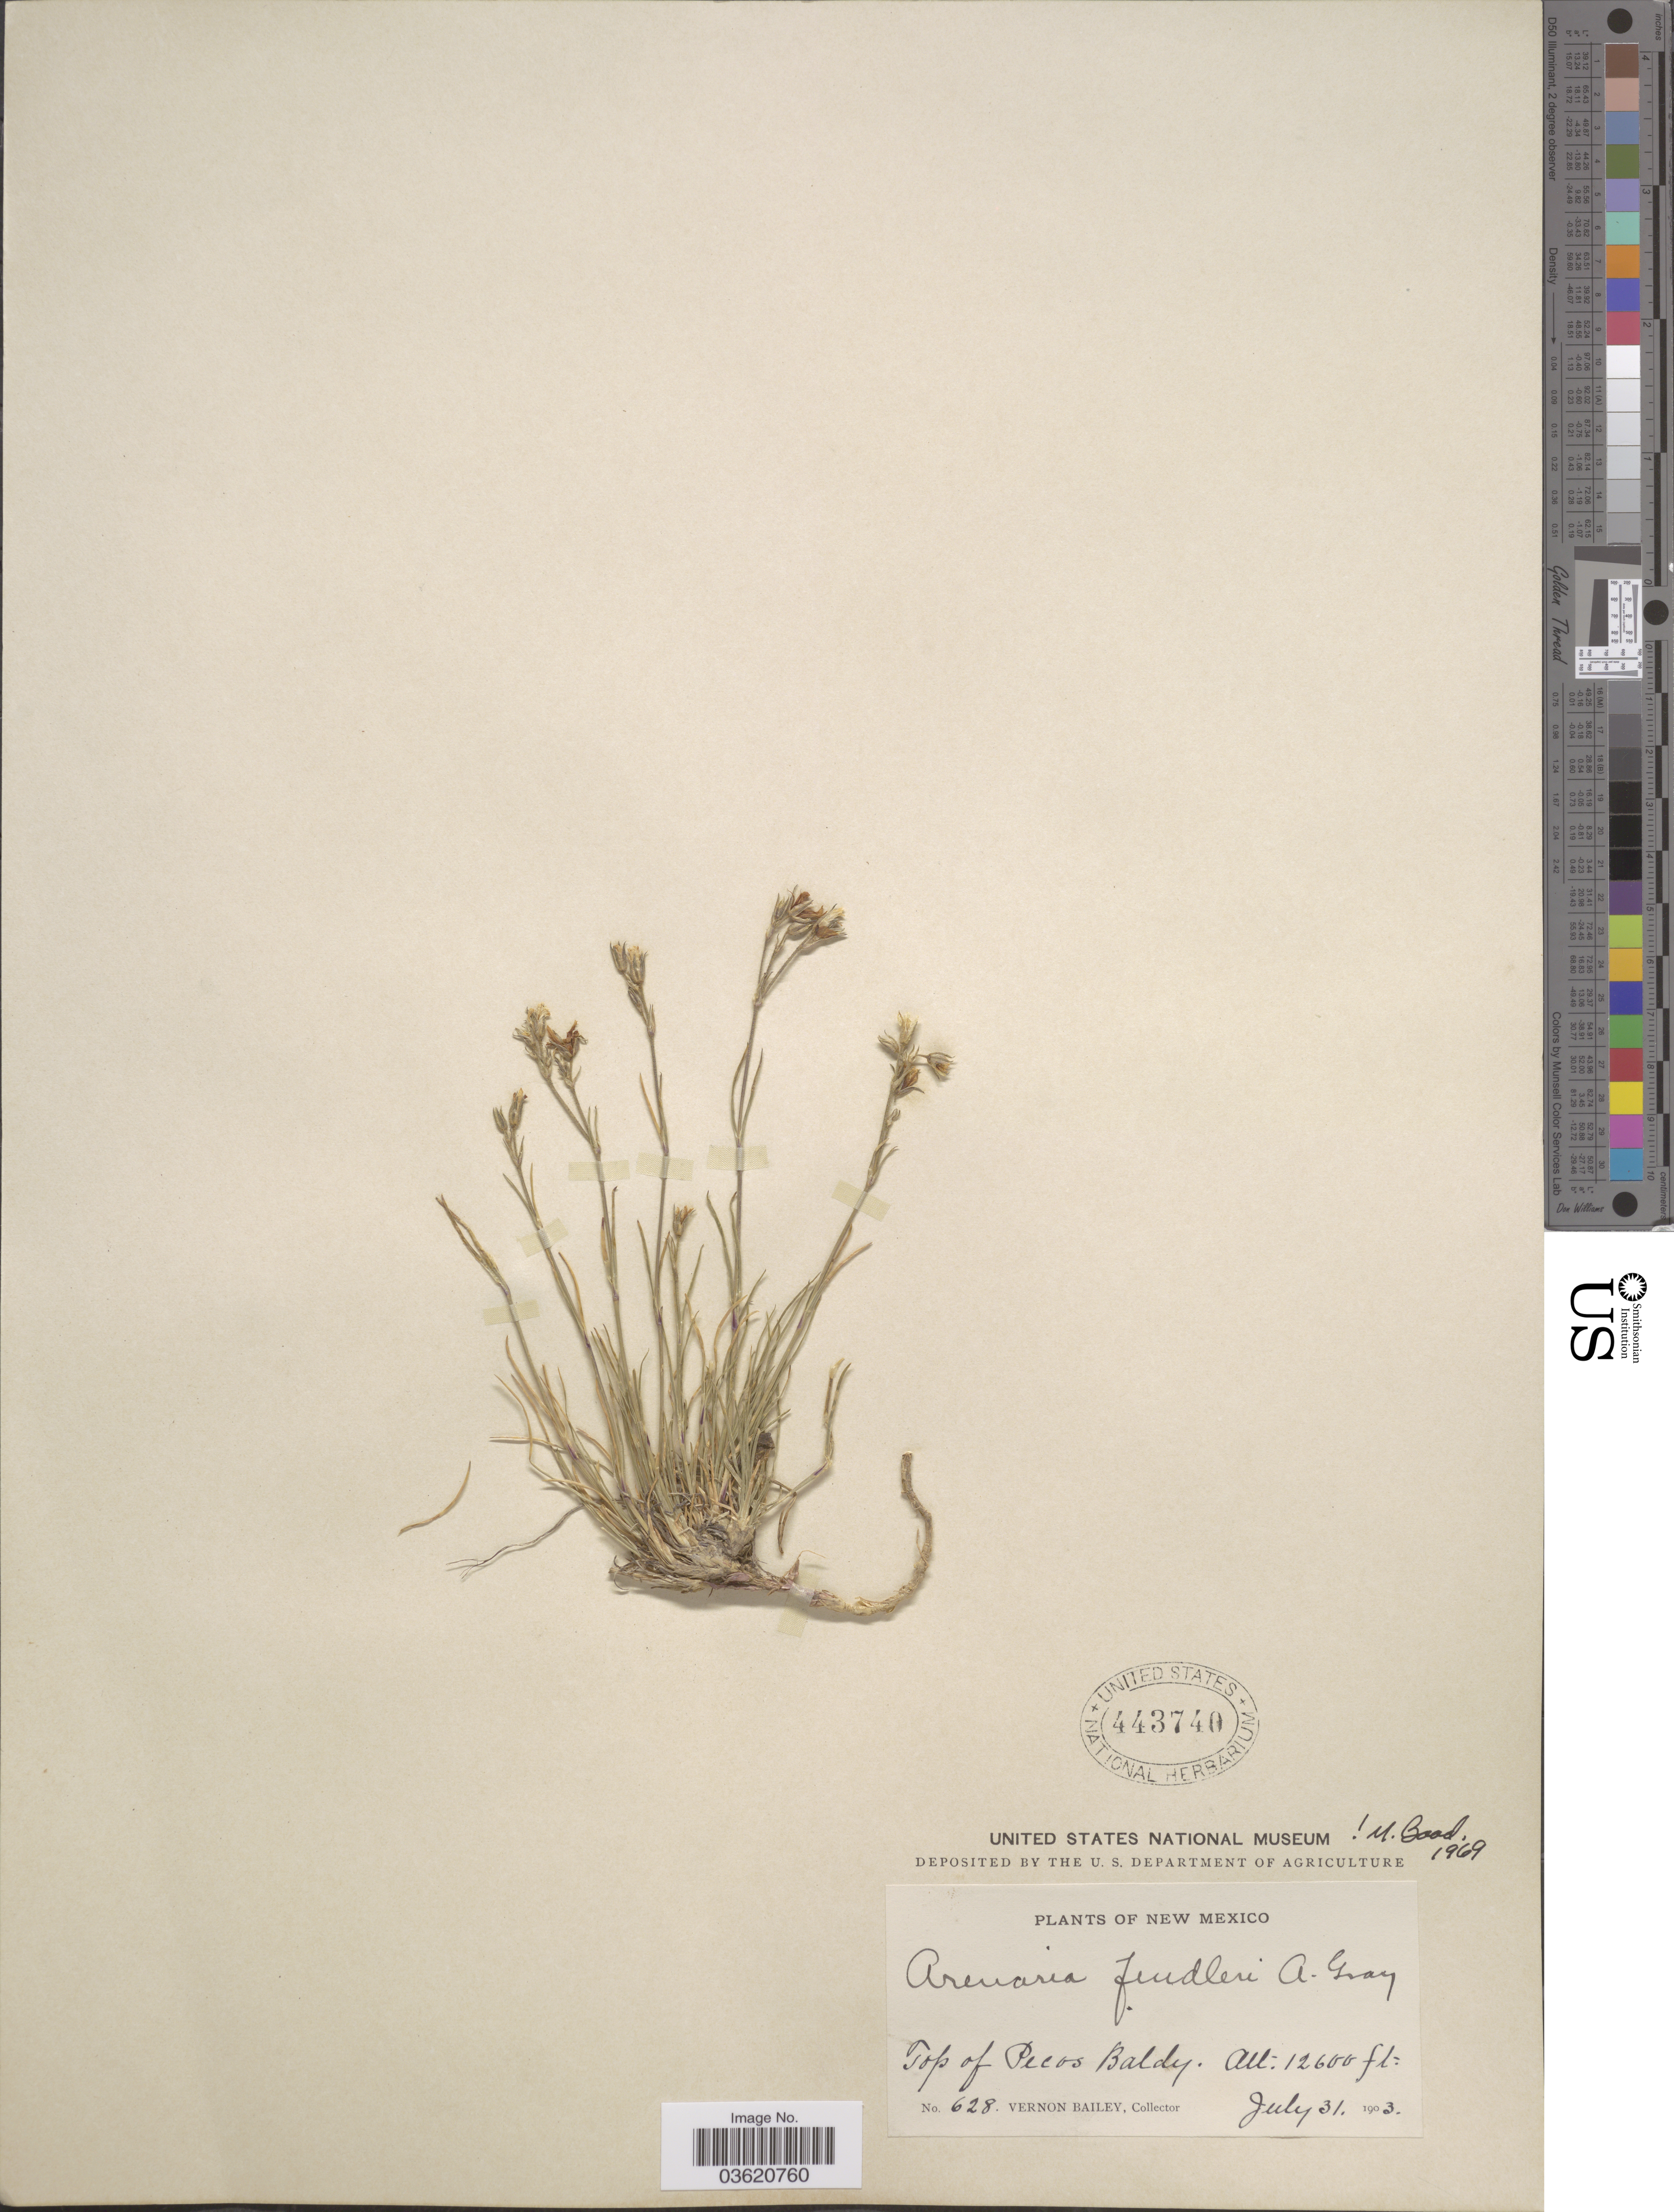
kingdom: Plantae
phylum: Tracheophyta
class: Magnoliopsida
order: Caryophyllales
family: Caryophyllaceae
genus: Eremogone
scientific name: Eremogone fendleri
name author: (A. Gray) Ikonn.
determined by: U.S. National Herbarium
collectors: V. O. Bailey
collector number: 628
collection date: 1903-07-31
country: United States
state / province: New Mexico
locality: Top of Pecos Baldy.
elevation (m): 3840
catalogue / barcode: US 443740